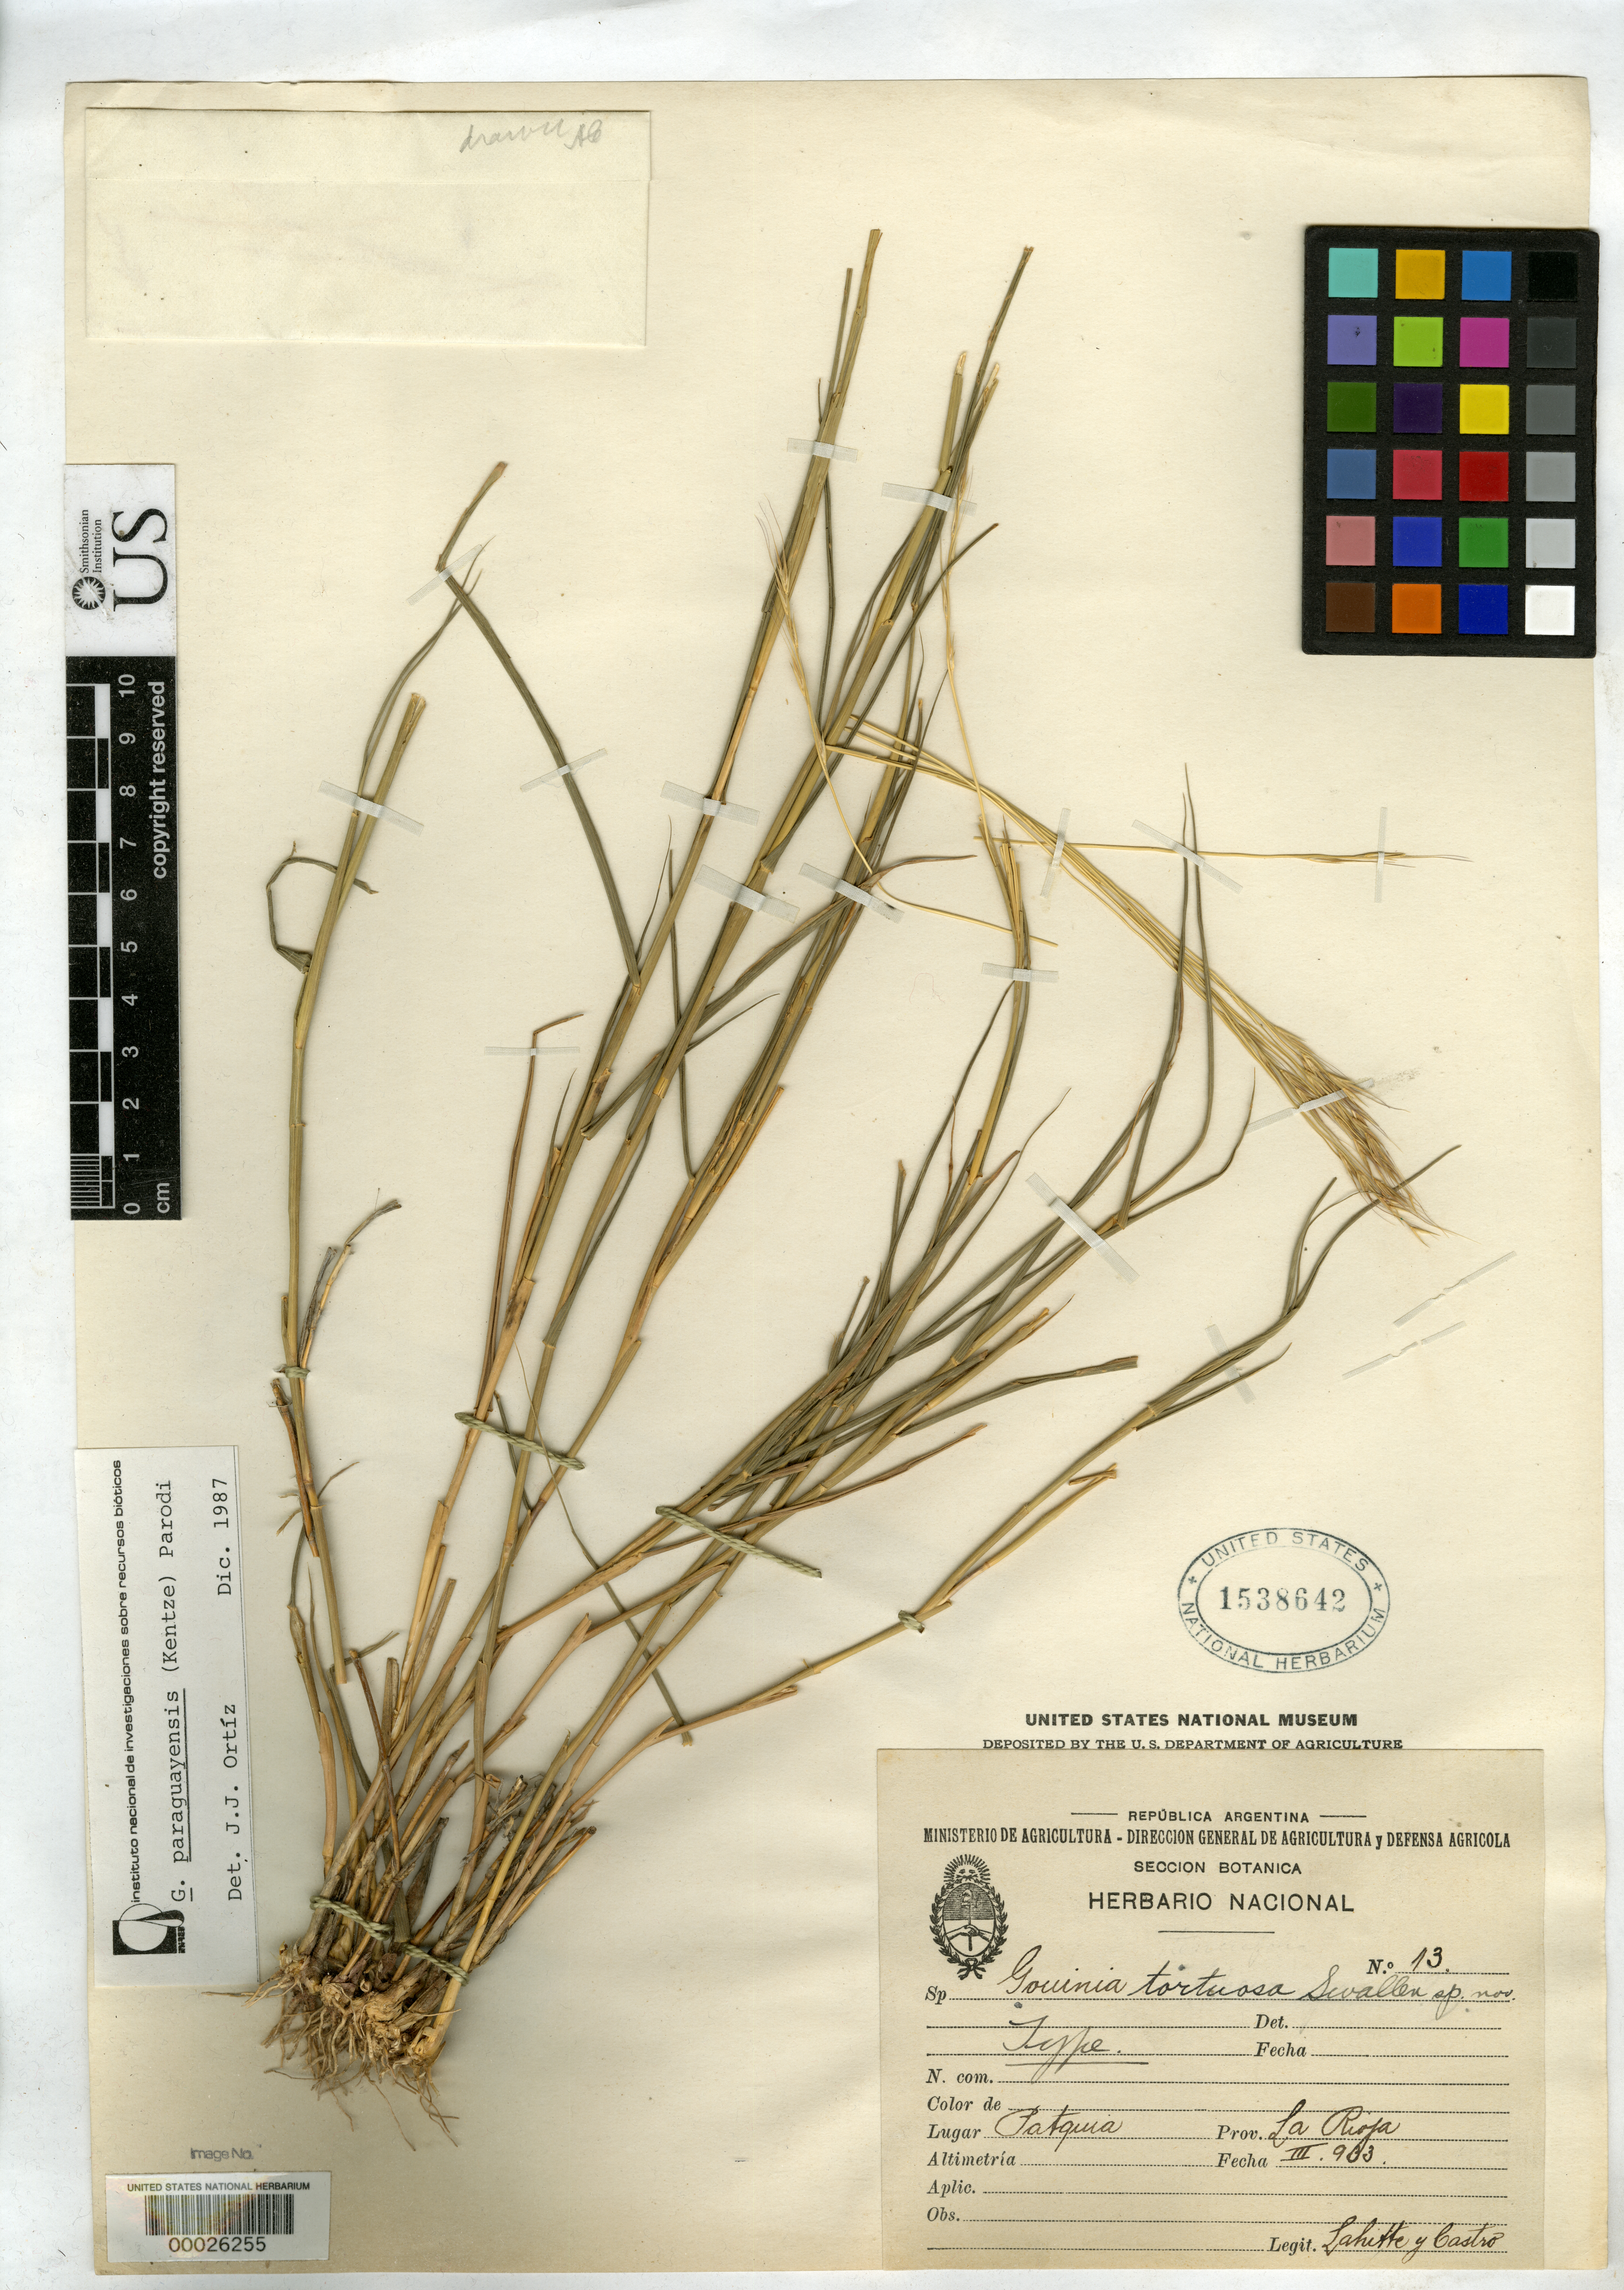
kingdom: Plantae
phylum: Tracheophyta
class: Liliopsida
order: Poales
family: Poaceae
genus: Gouinia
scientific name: Gouinia tortuosa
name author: Swallen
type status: Holotype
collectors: -. Lahitte & O. Castro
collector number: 13 (Rep. Arg. Herb. Nac.)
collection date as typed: Mar 1933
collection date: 1933-03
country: Argentina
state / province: La Rioja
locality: Patquia.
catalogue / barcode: US 1538642